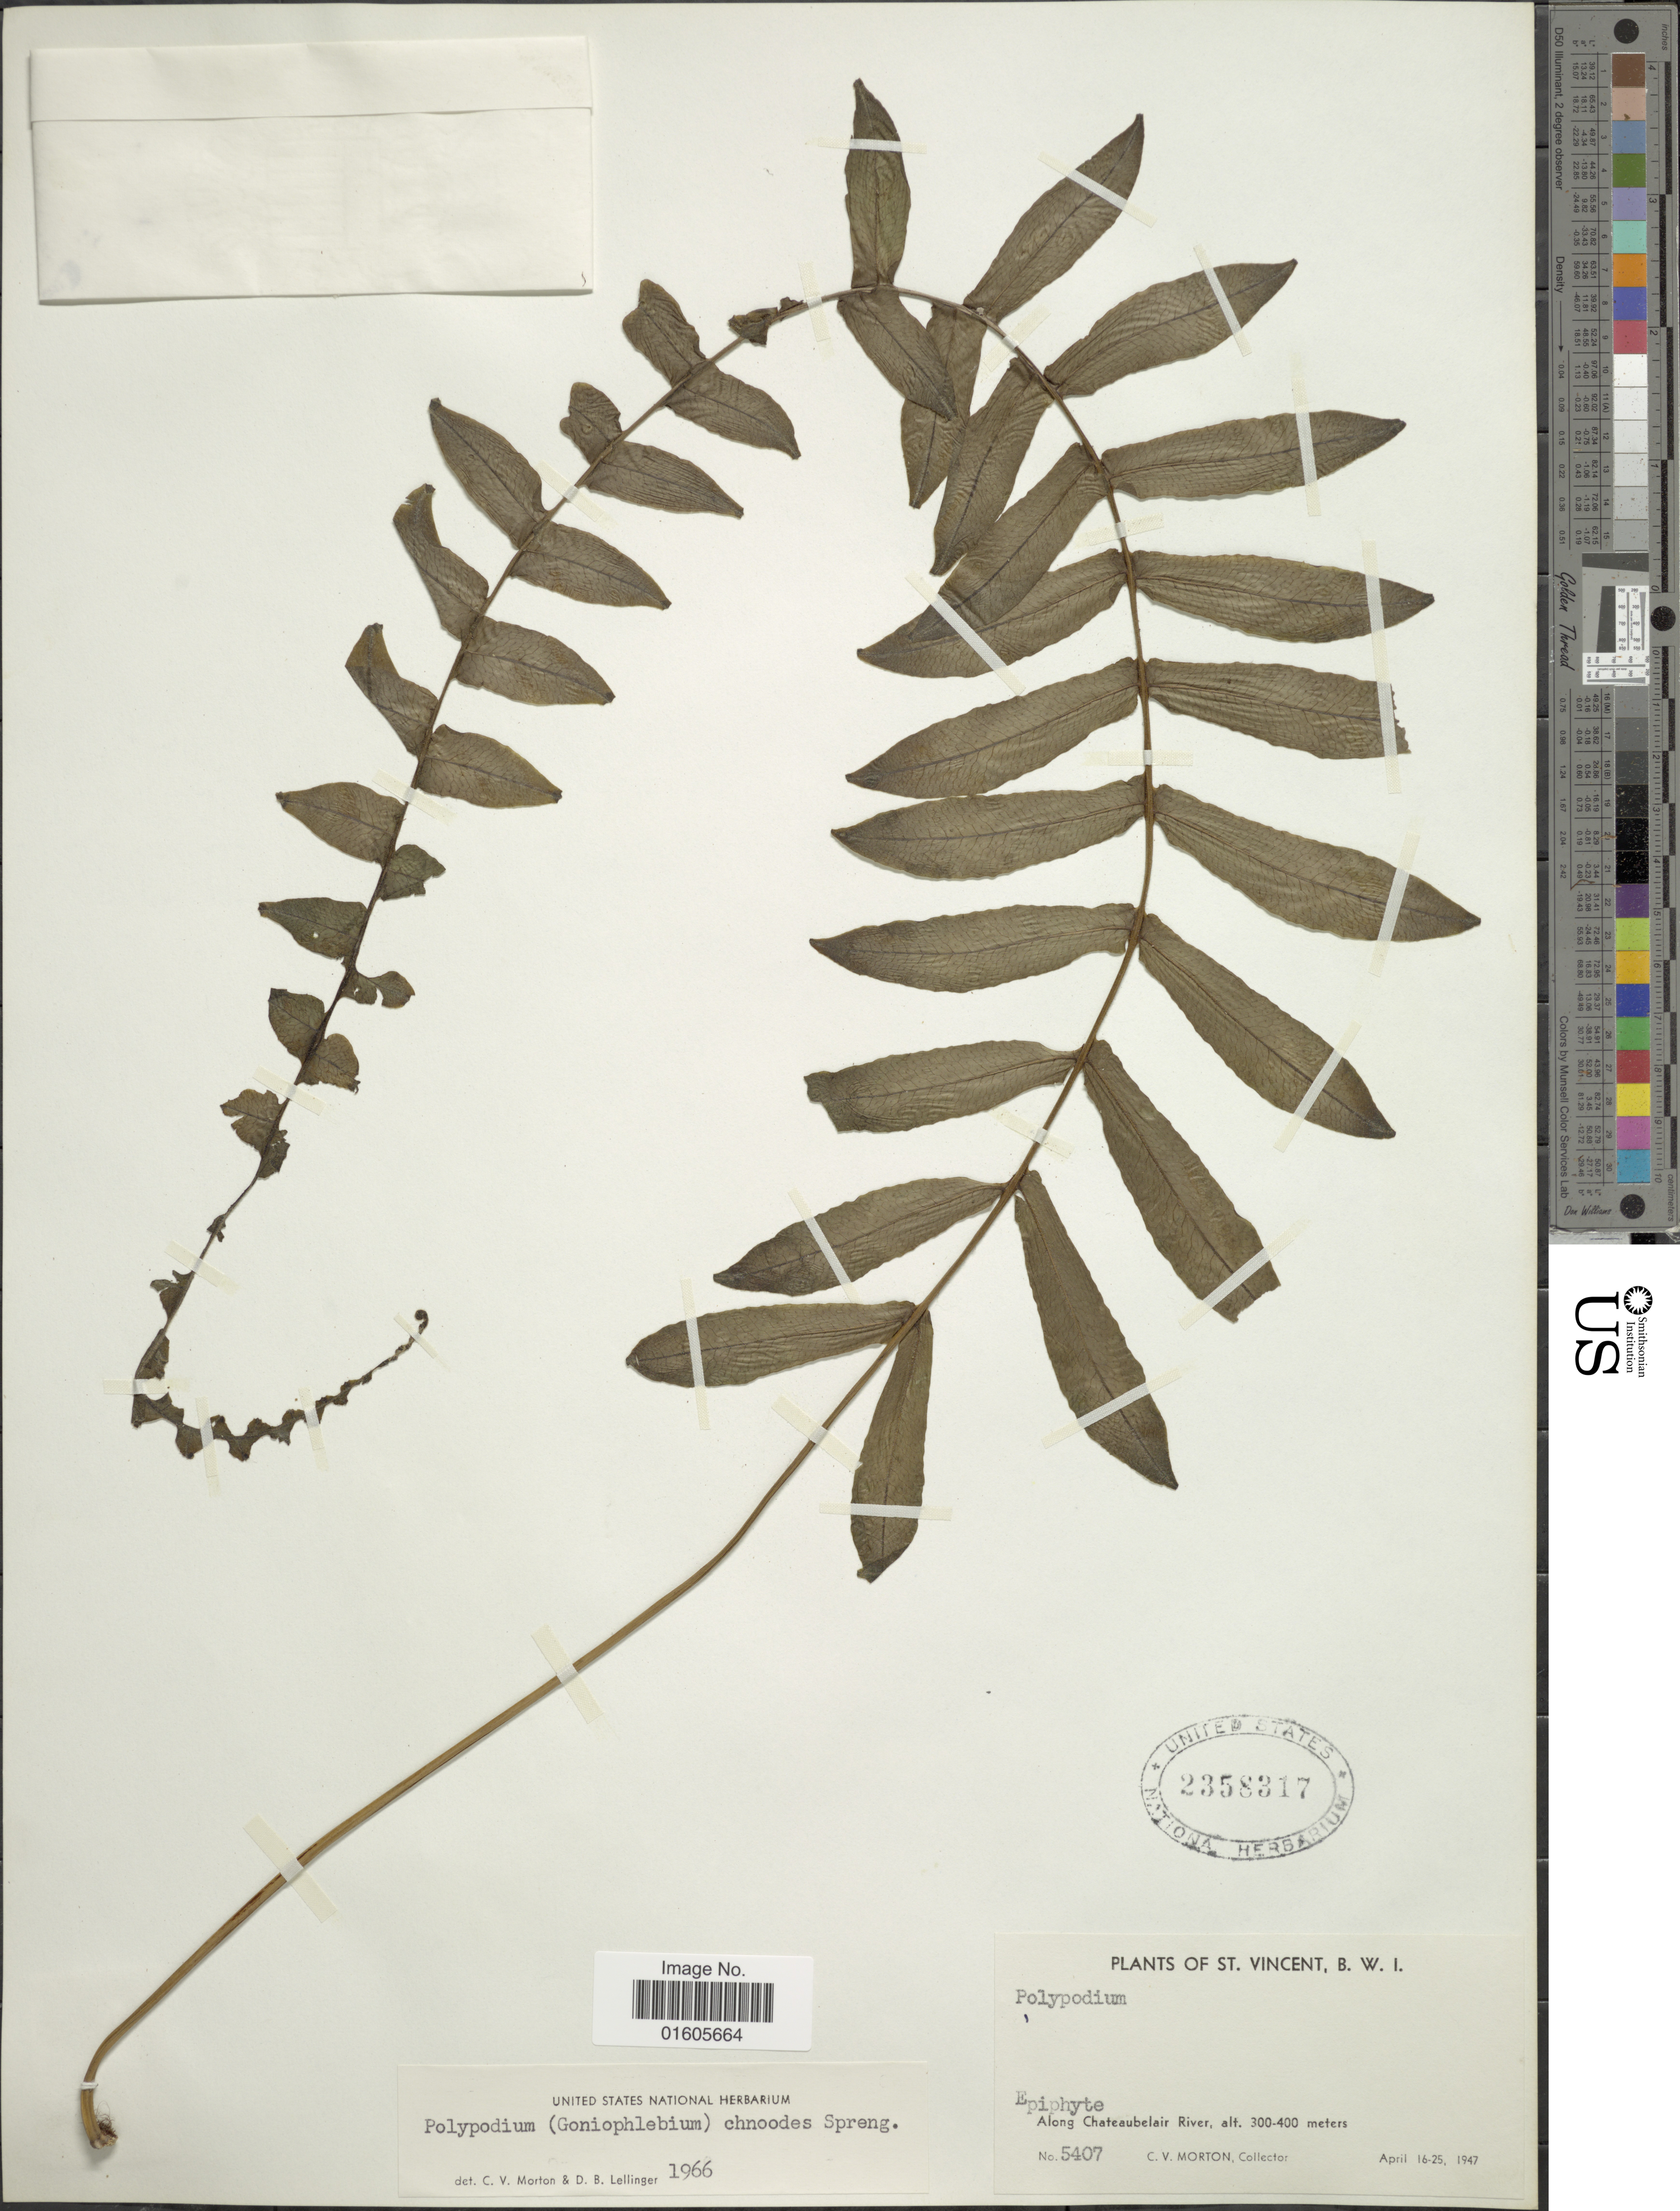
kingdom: Plantae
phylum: Tracheophyta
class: Polypodiopsida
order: Polypodiales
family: Polypodiaceae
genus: Serpocaulon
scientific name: Serpocaulon dissimile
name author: (L.) A.R. Sm.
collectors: C. V. Morton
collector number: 5407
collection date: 1947-04-16/1947-04-25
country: St. Vincent - Grenadines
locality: St Vincent, B.W.I., Along Chateaubelair River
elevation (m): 300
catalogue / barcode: US 2358317